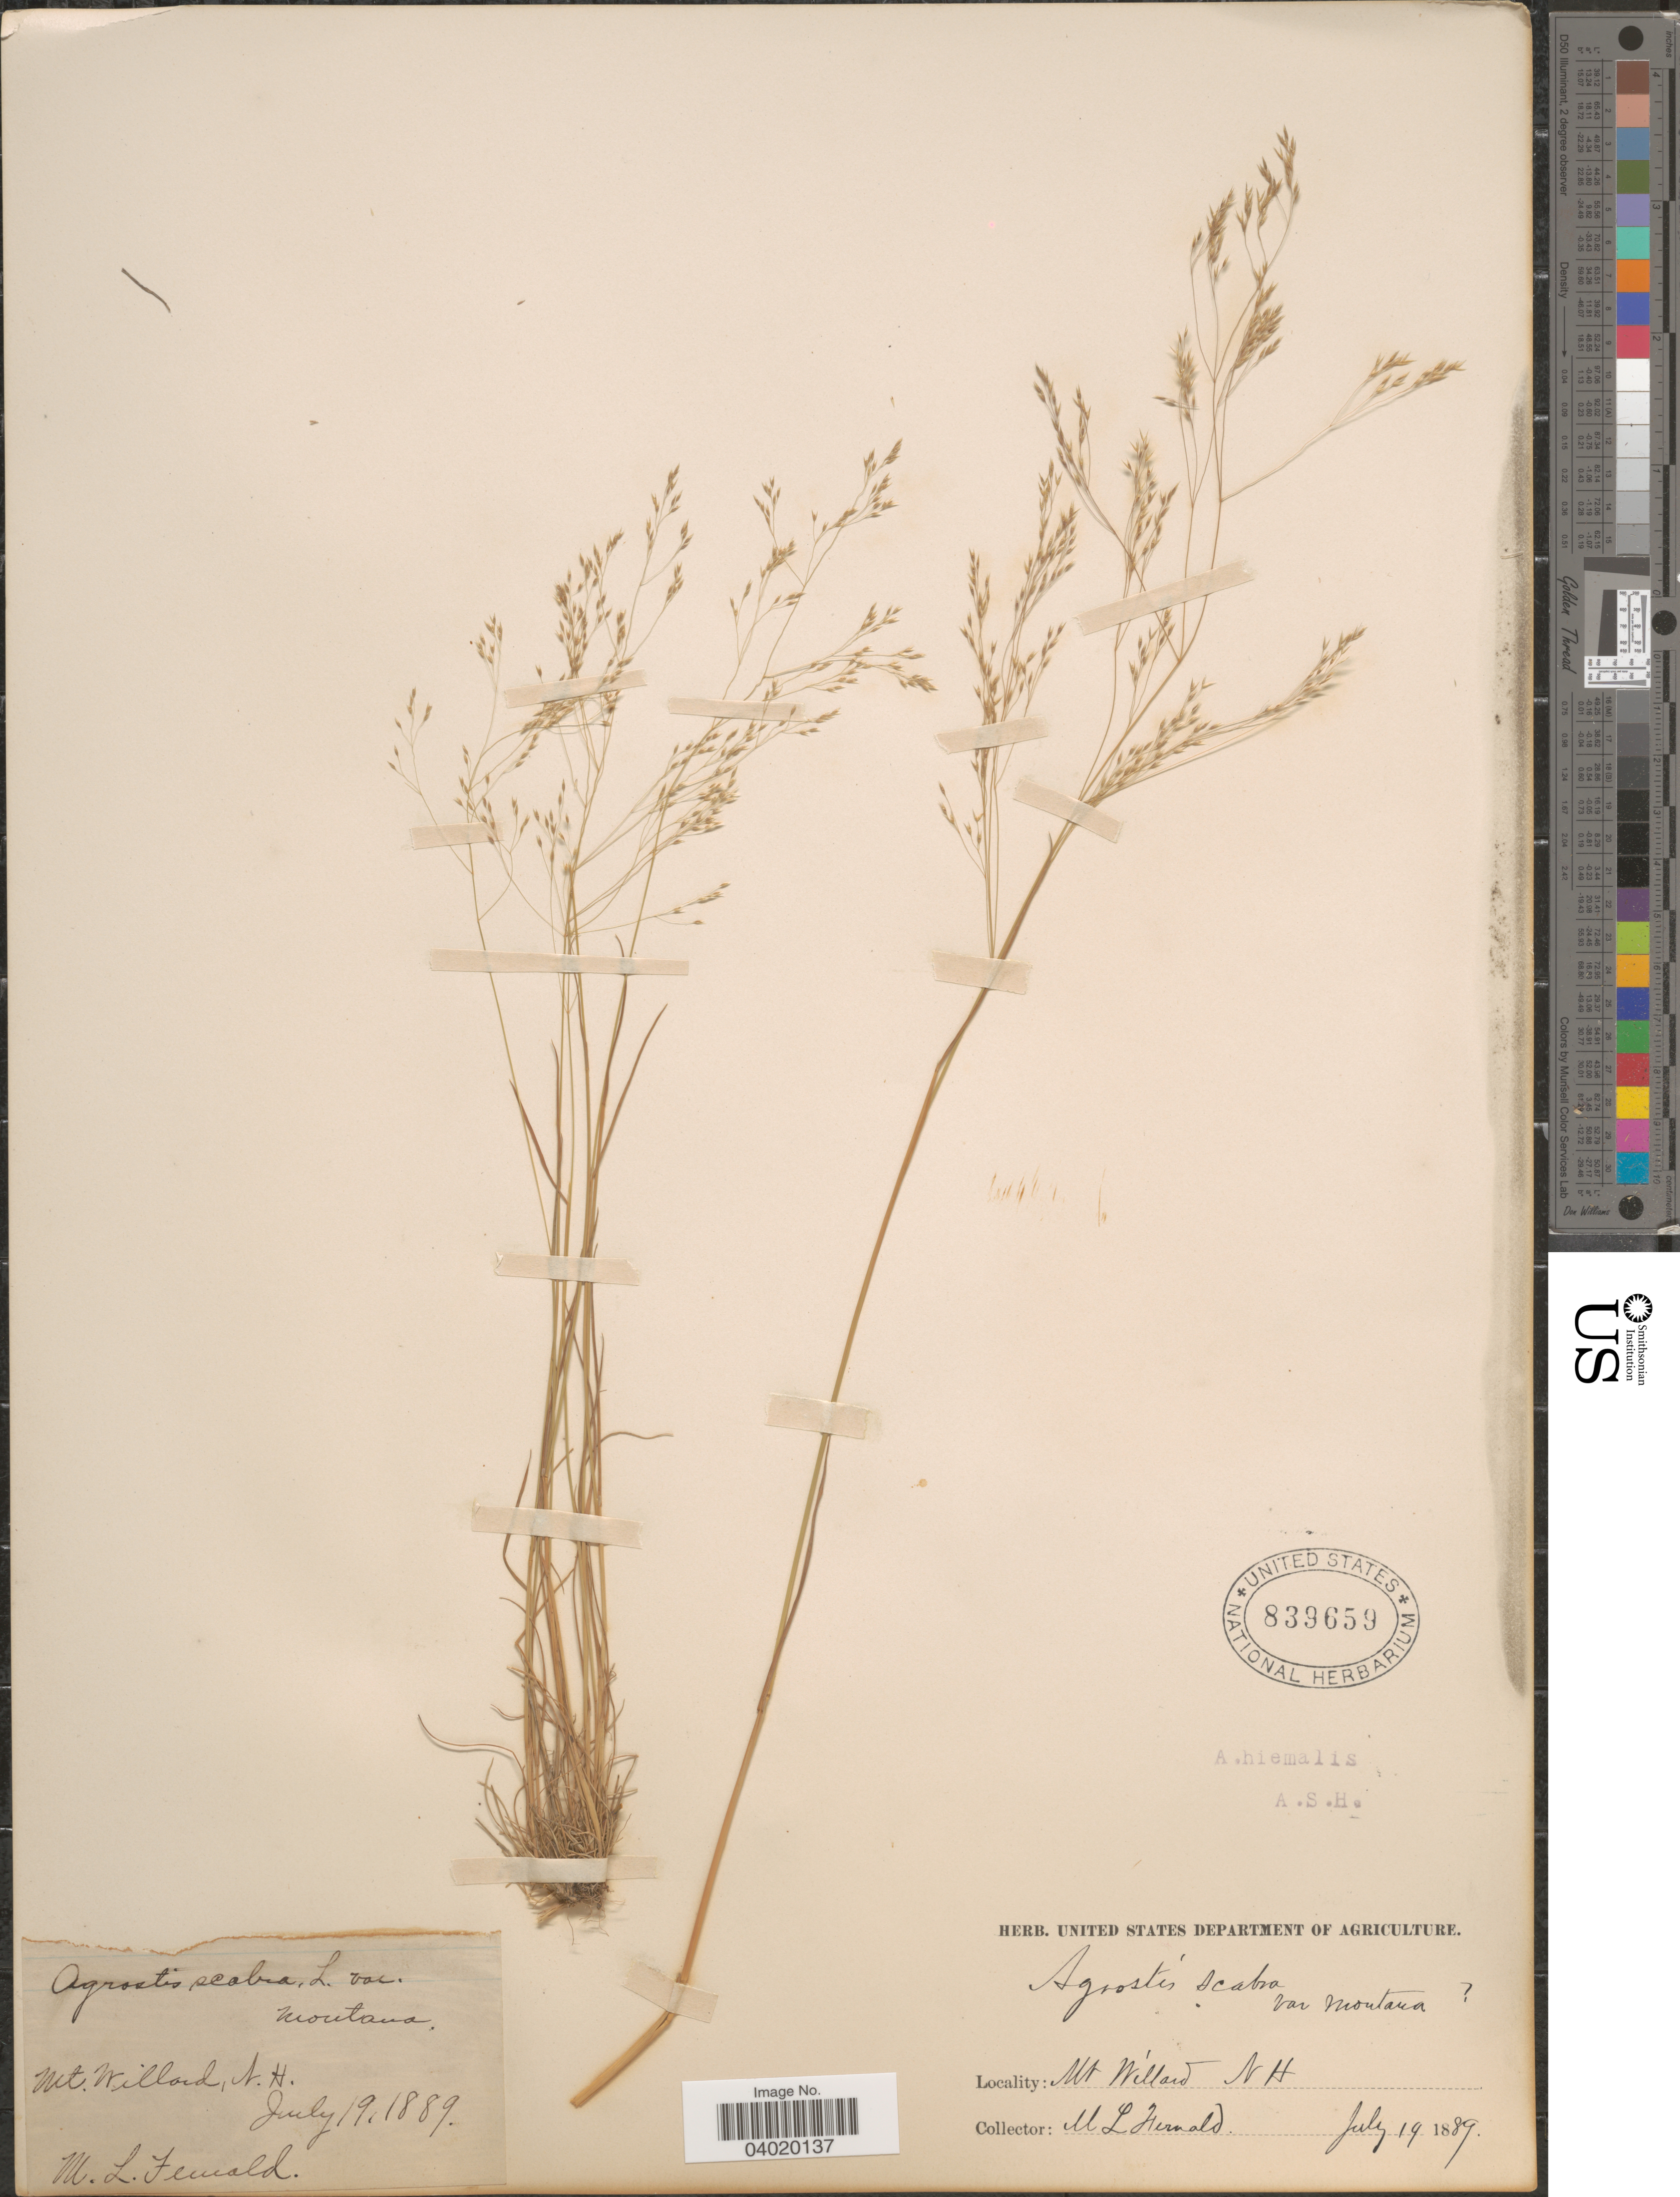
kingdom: Plantae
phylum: Tracheophyta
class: Liliopsida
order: Poales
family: Poaceae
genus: Agrostis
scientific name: Agrostis hyemalis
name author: (Walter) Britton et al.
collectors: M. L. Fernald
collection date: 1889-07-19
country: United States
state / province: New Hampshire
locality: Mt. Willard.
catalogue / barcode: US 839659